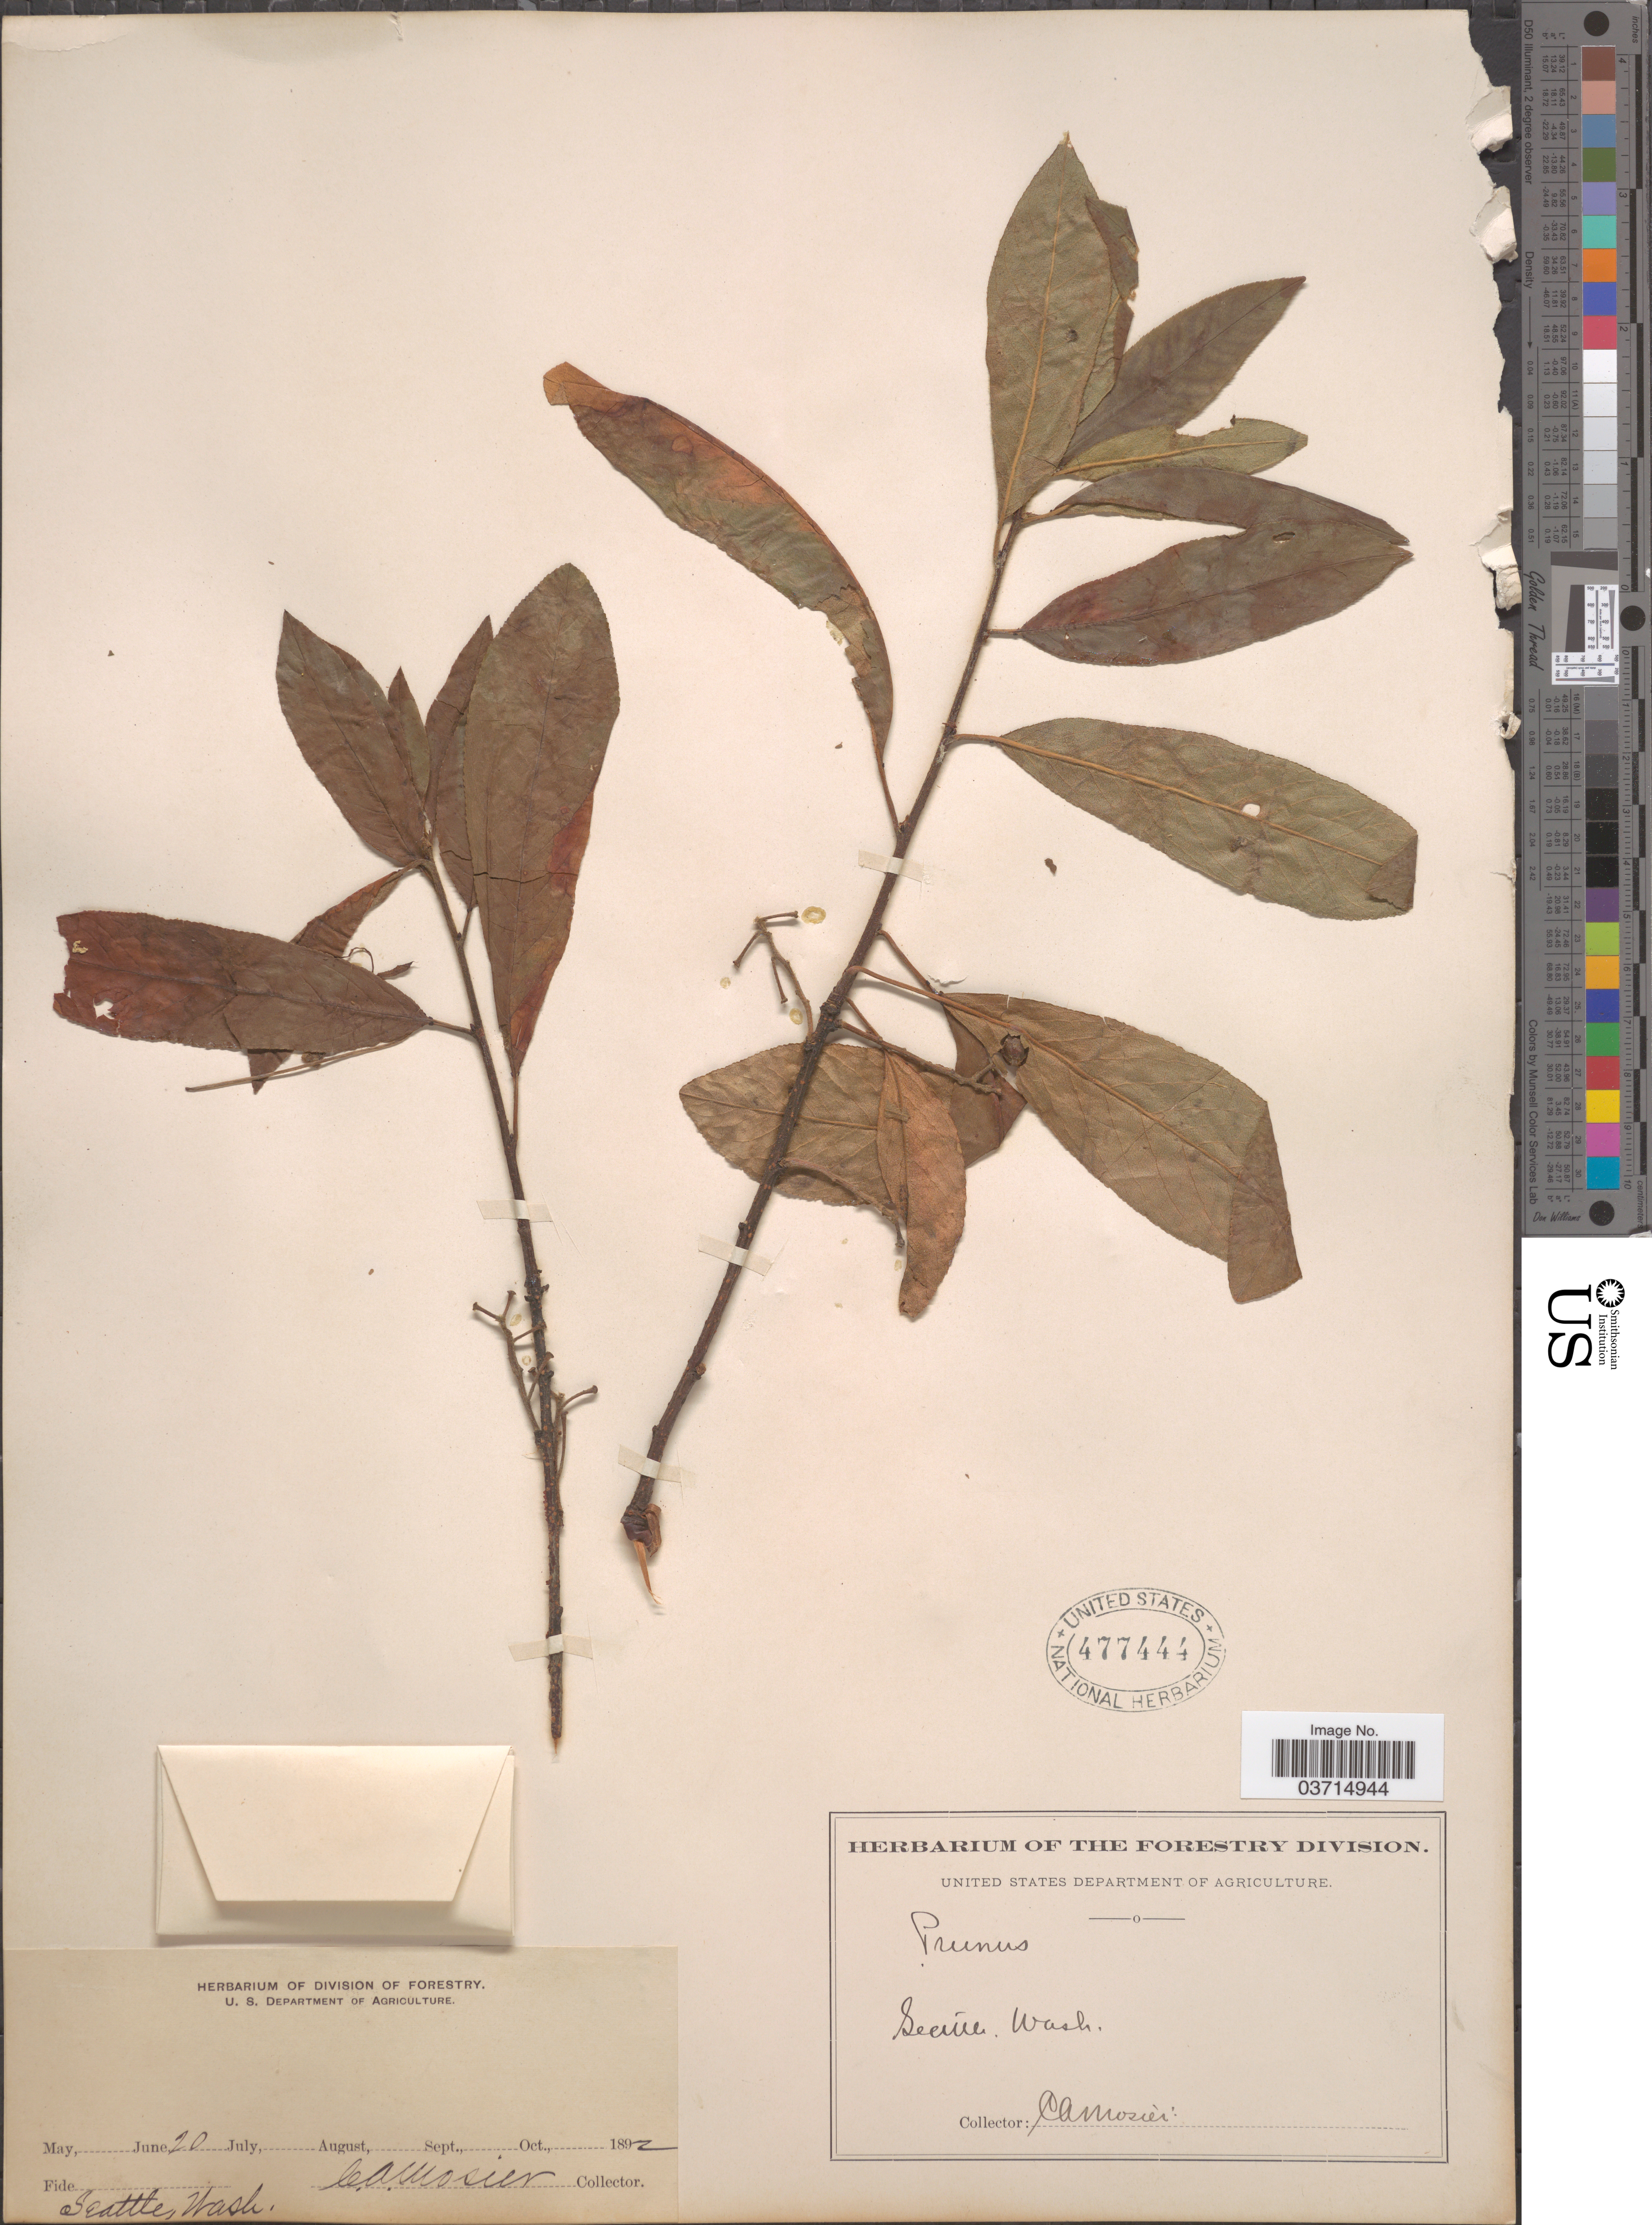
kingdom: Plantae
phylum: Tracheophyta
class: Magnoliopsida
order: Rosales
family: Rosaceae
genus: Oemleria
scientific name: Oemleria cerasiformis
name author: (Torr. & A. Gray ex Hook. & Arn.) J.W. Landon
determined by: Strong, Mark T., (BOT), Smithsonian Institution - National Museum of Natural History (UNITED STATES)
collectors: C. A. Mosier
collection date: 1892-06-20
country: United States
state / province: Washington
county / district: King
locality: Seattle.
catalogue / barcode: US 477444